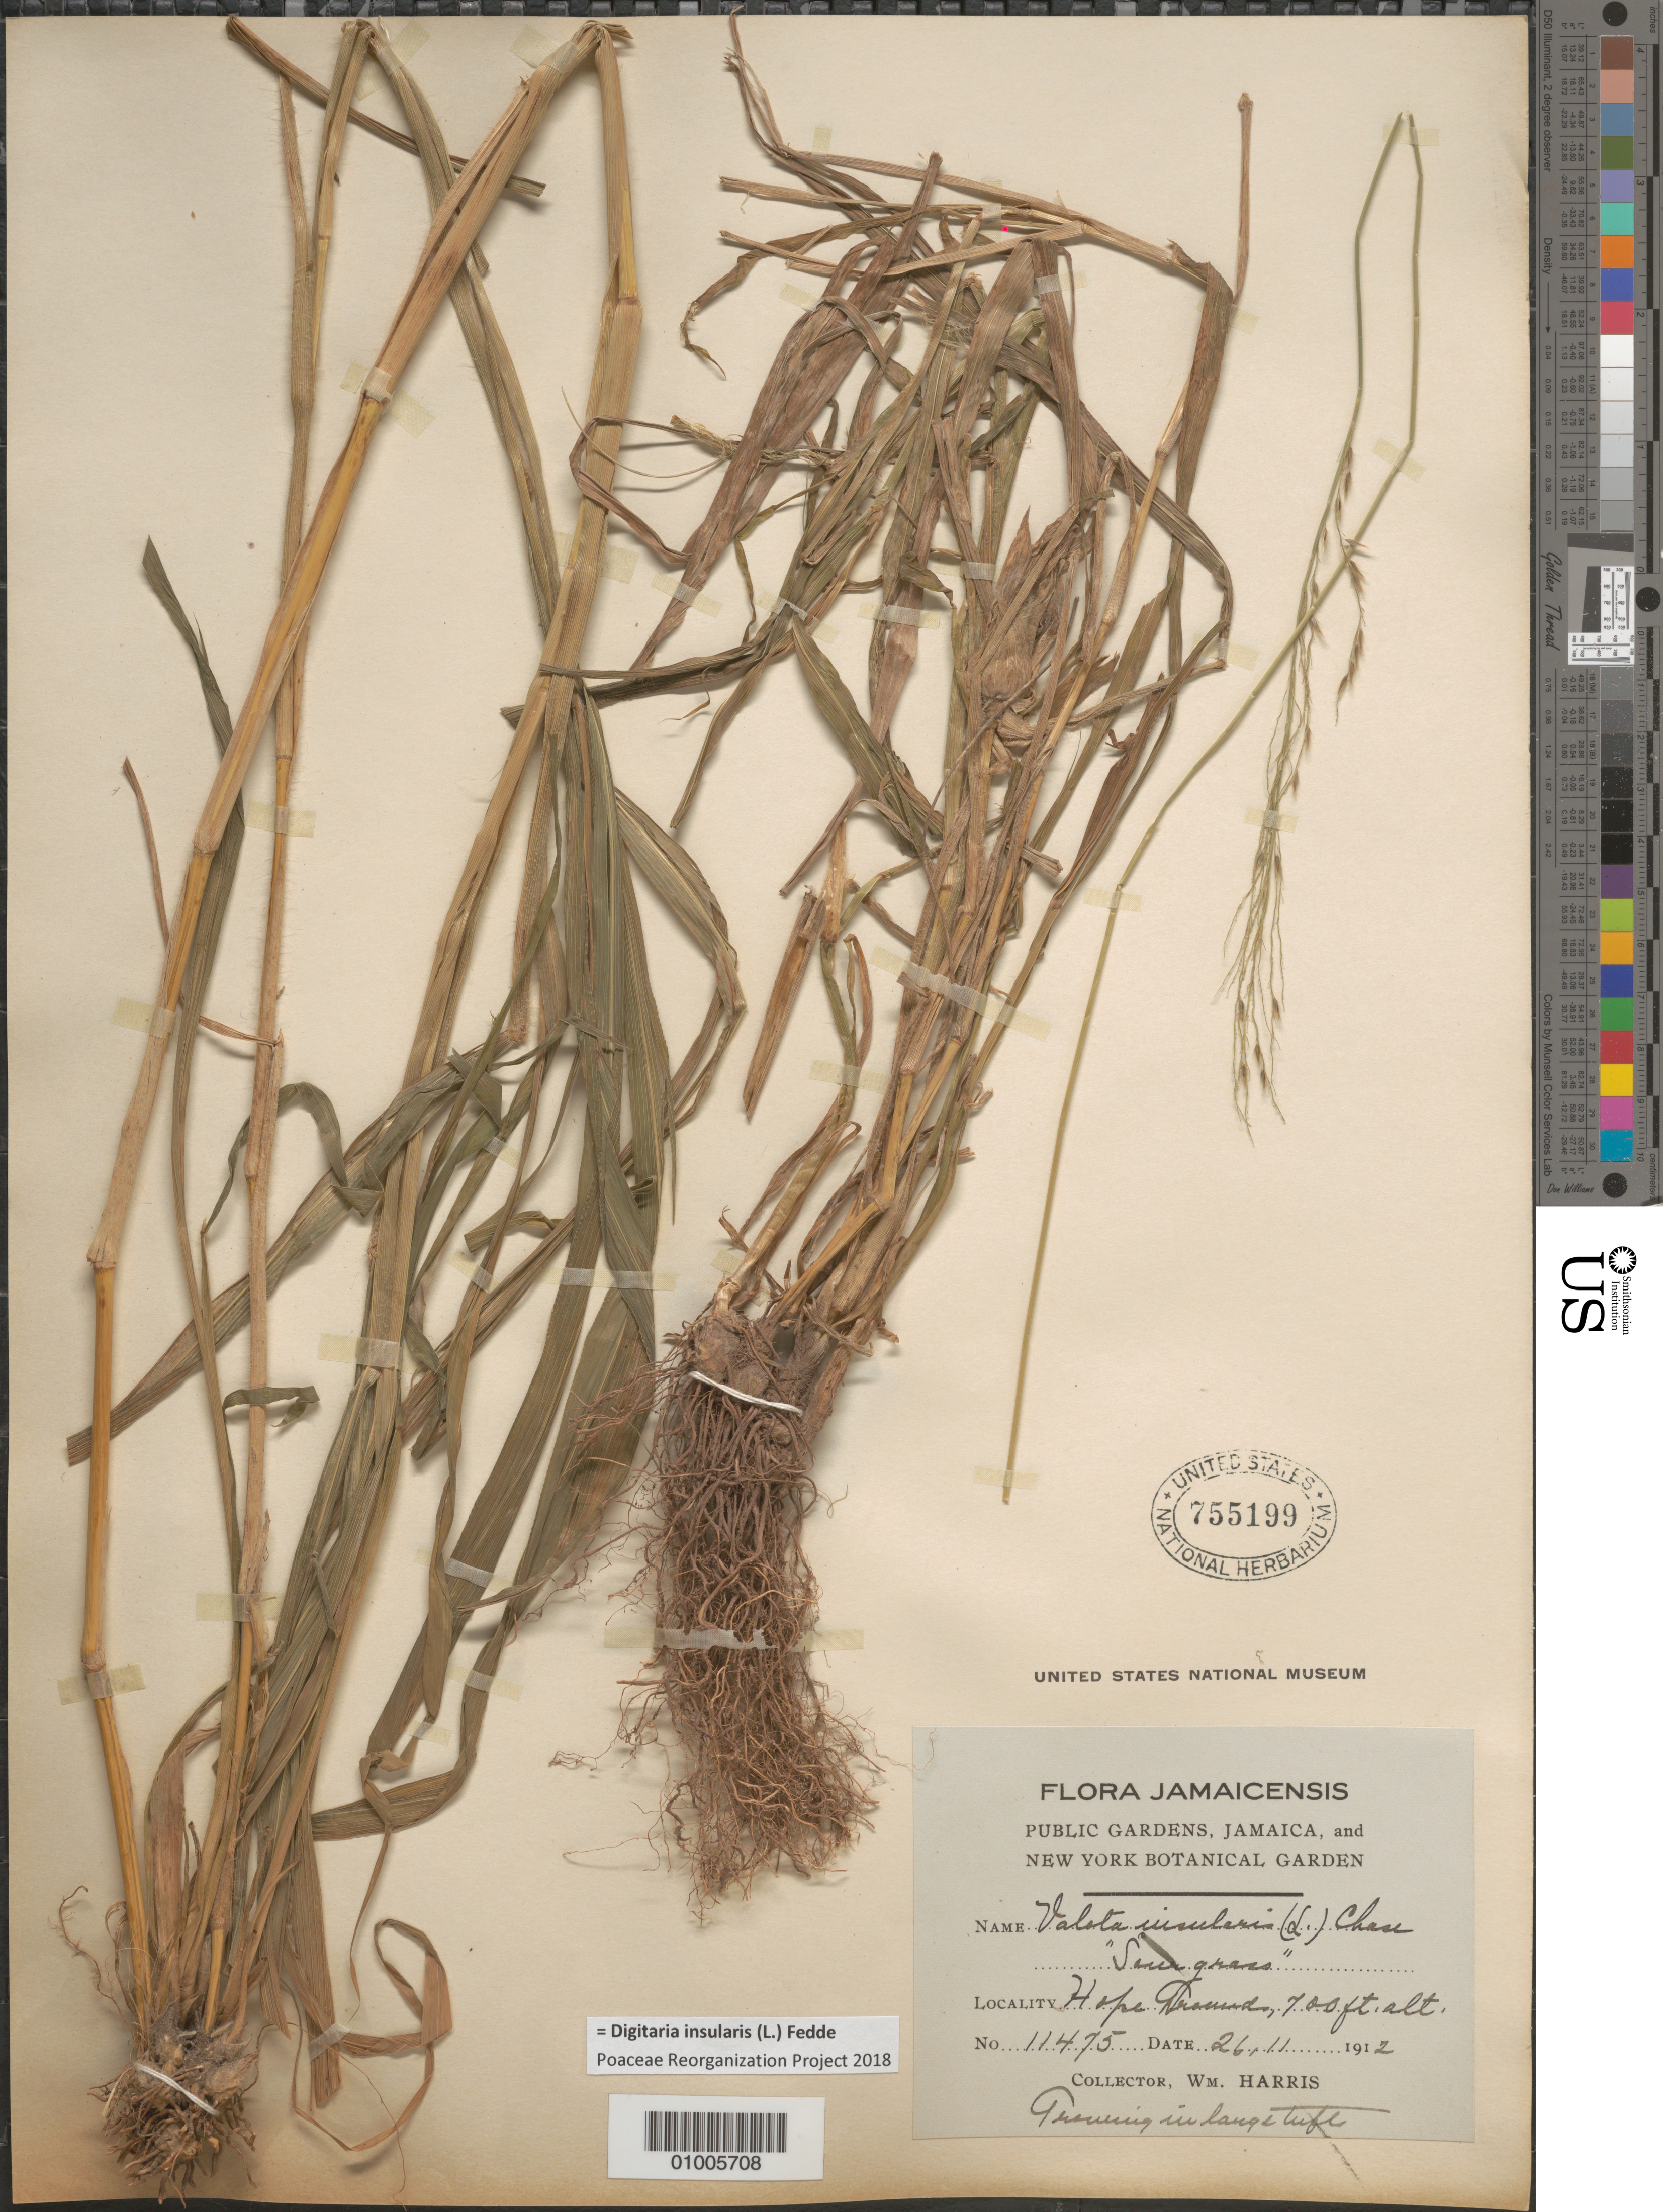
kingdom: Plantae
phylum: Tracheophyta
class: Liliopsida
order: Poales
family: Poaceae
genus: Digitaria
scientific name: Digitaria insularis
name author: (L.) Mez ex Ekman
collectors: W. H. Harris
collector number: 11475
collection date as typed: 26 Nov 1912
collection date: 1912-11-26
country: Jamaica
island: Jamaica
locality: Hope Garden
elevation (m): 213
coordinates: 0 N, 0 E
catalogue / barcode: US 755199